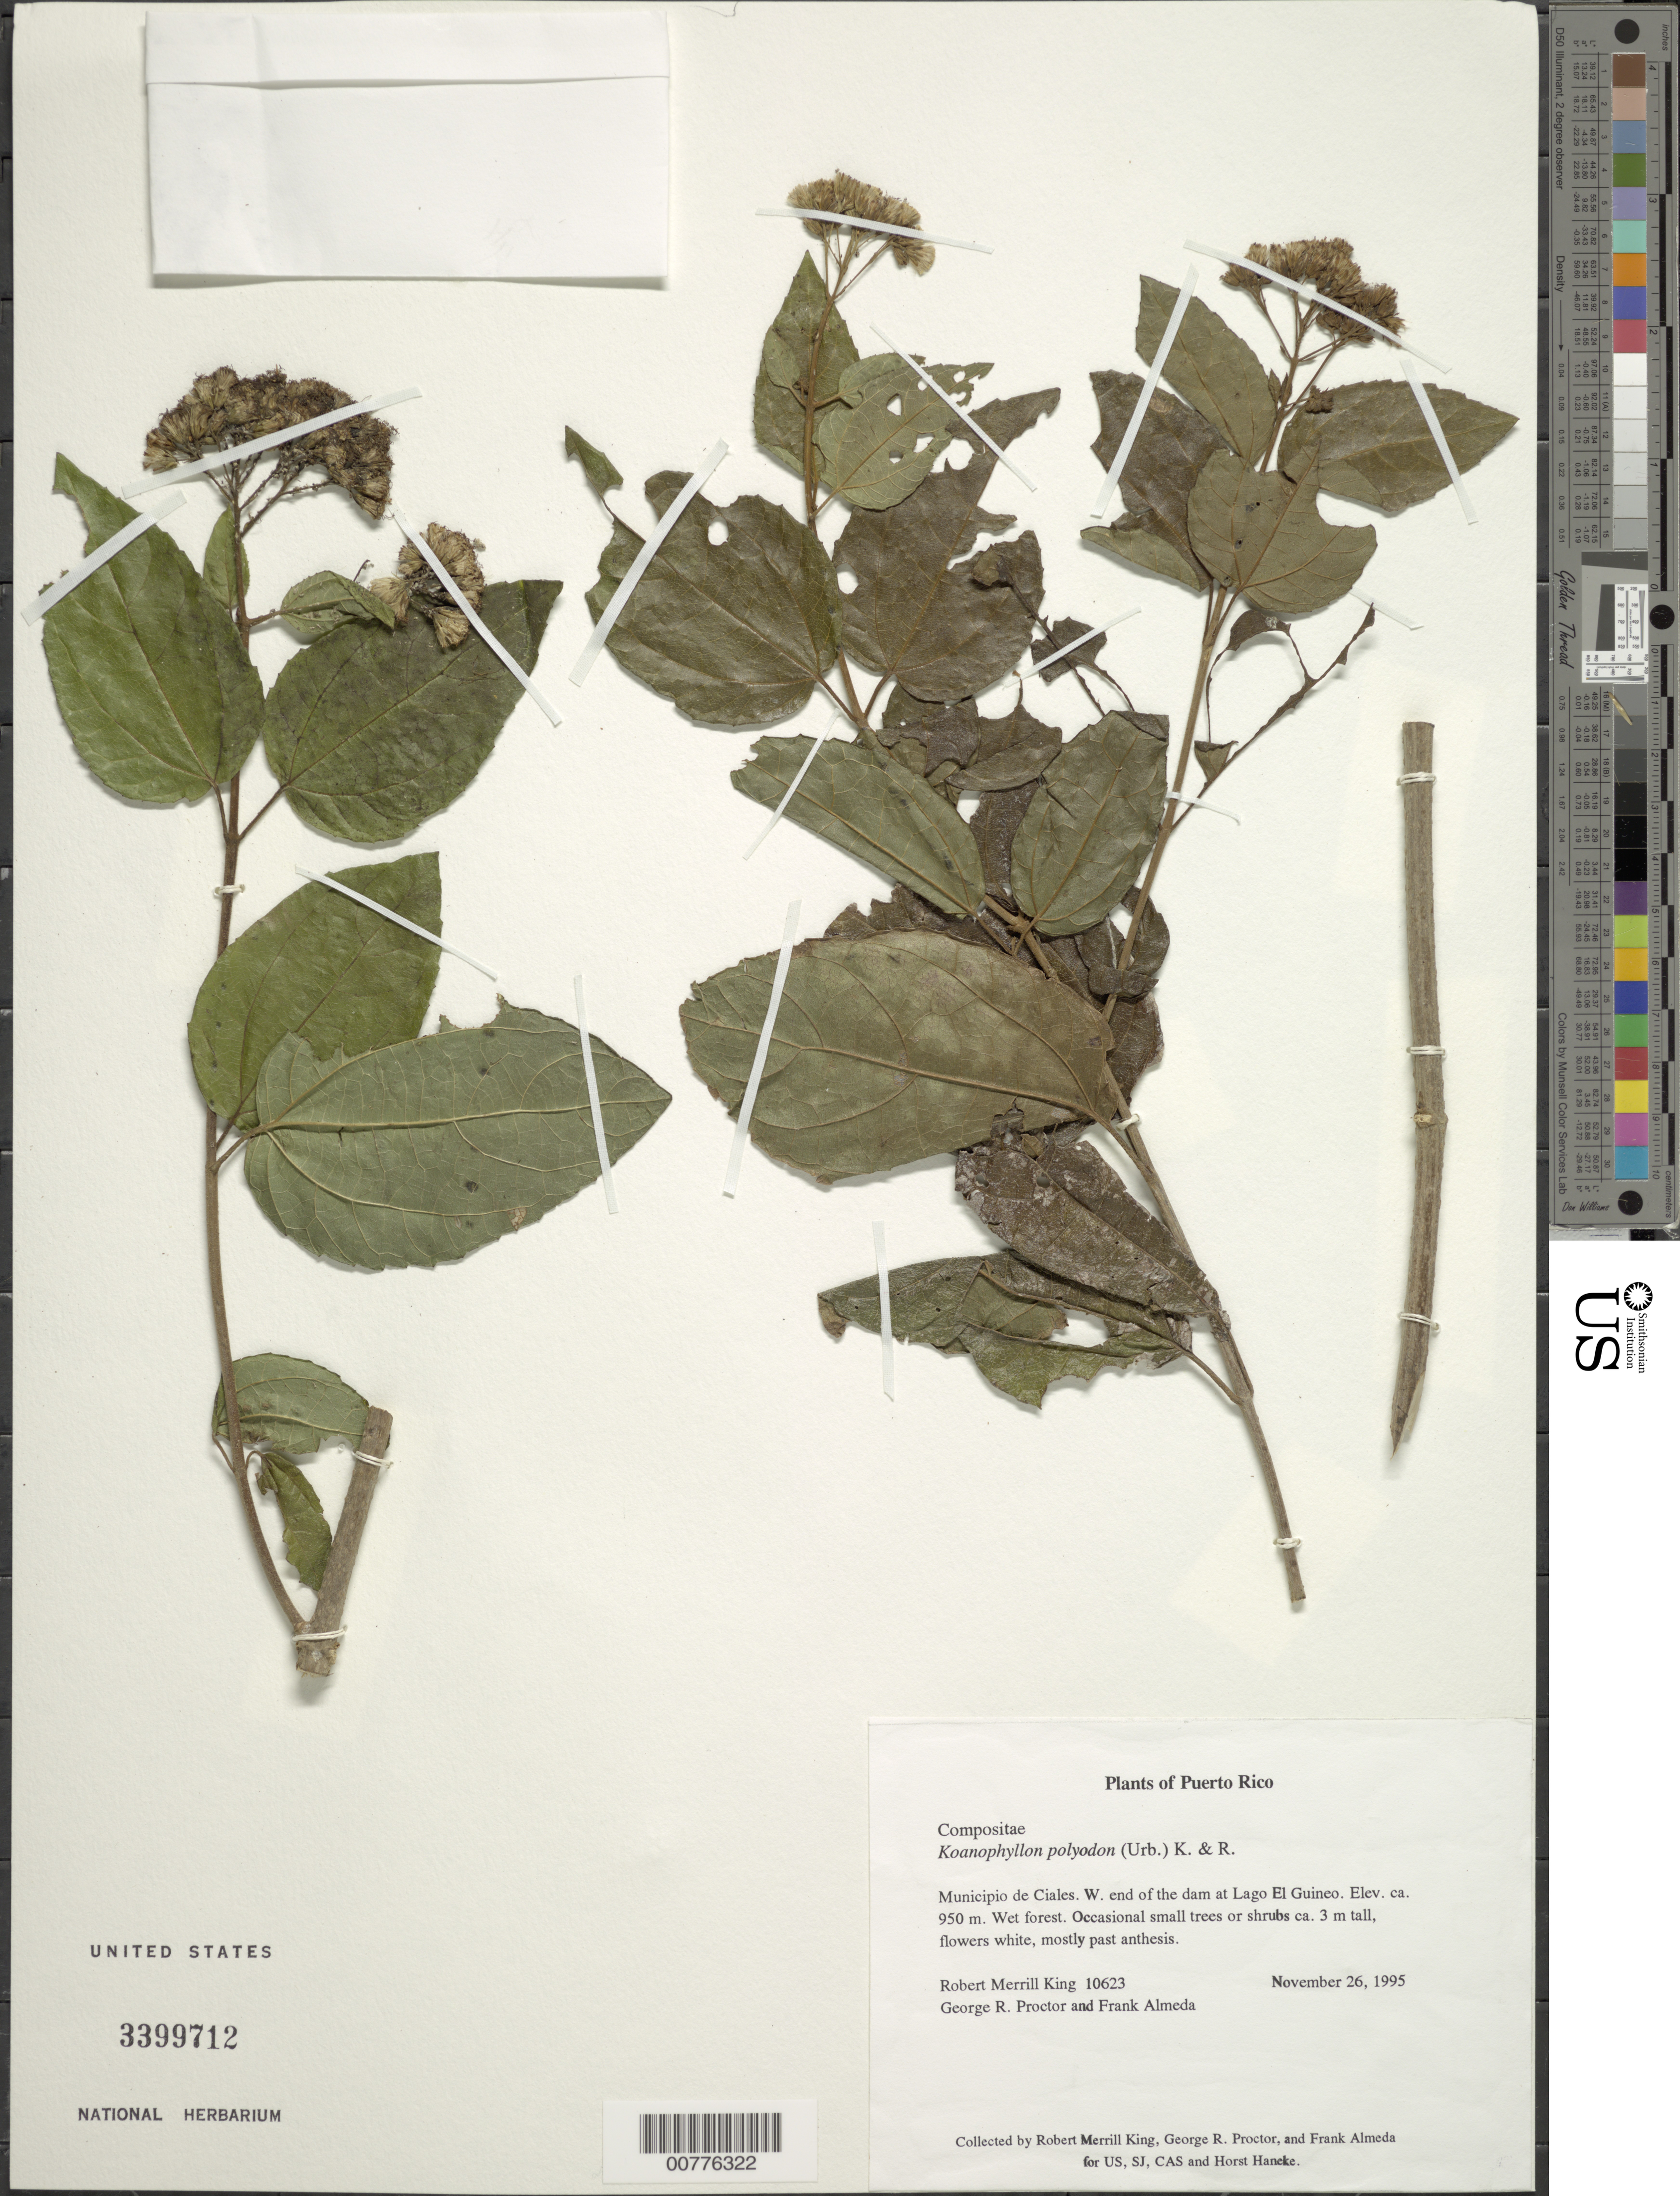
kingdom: Plantae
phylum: Tracheophyta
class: Magnoliopsida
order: Asterales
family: Asteraceae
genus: Koanophyllon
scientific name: Koanophyllon polyodon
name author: (Urb.) R.M. King & H. Rob.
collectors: R. M. King, G. R. Proctor & F. Almeda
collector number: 10623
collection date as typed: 26 Nov 1995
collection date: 1995-11-26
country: Puerto Rico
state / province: Ciales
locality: Municipio de Ciales. W end of the dam at Lago El Guineo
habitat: Wet forest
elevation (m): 950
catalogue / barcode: US 3399712